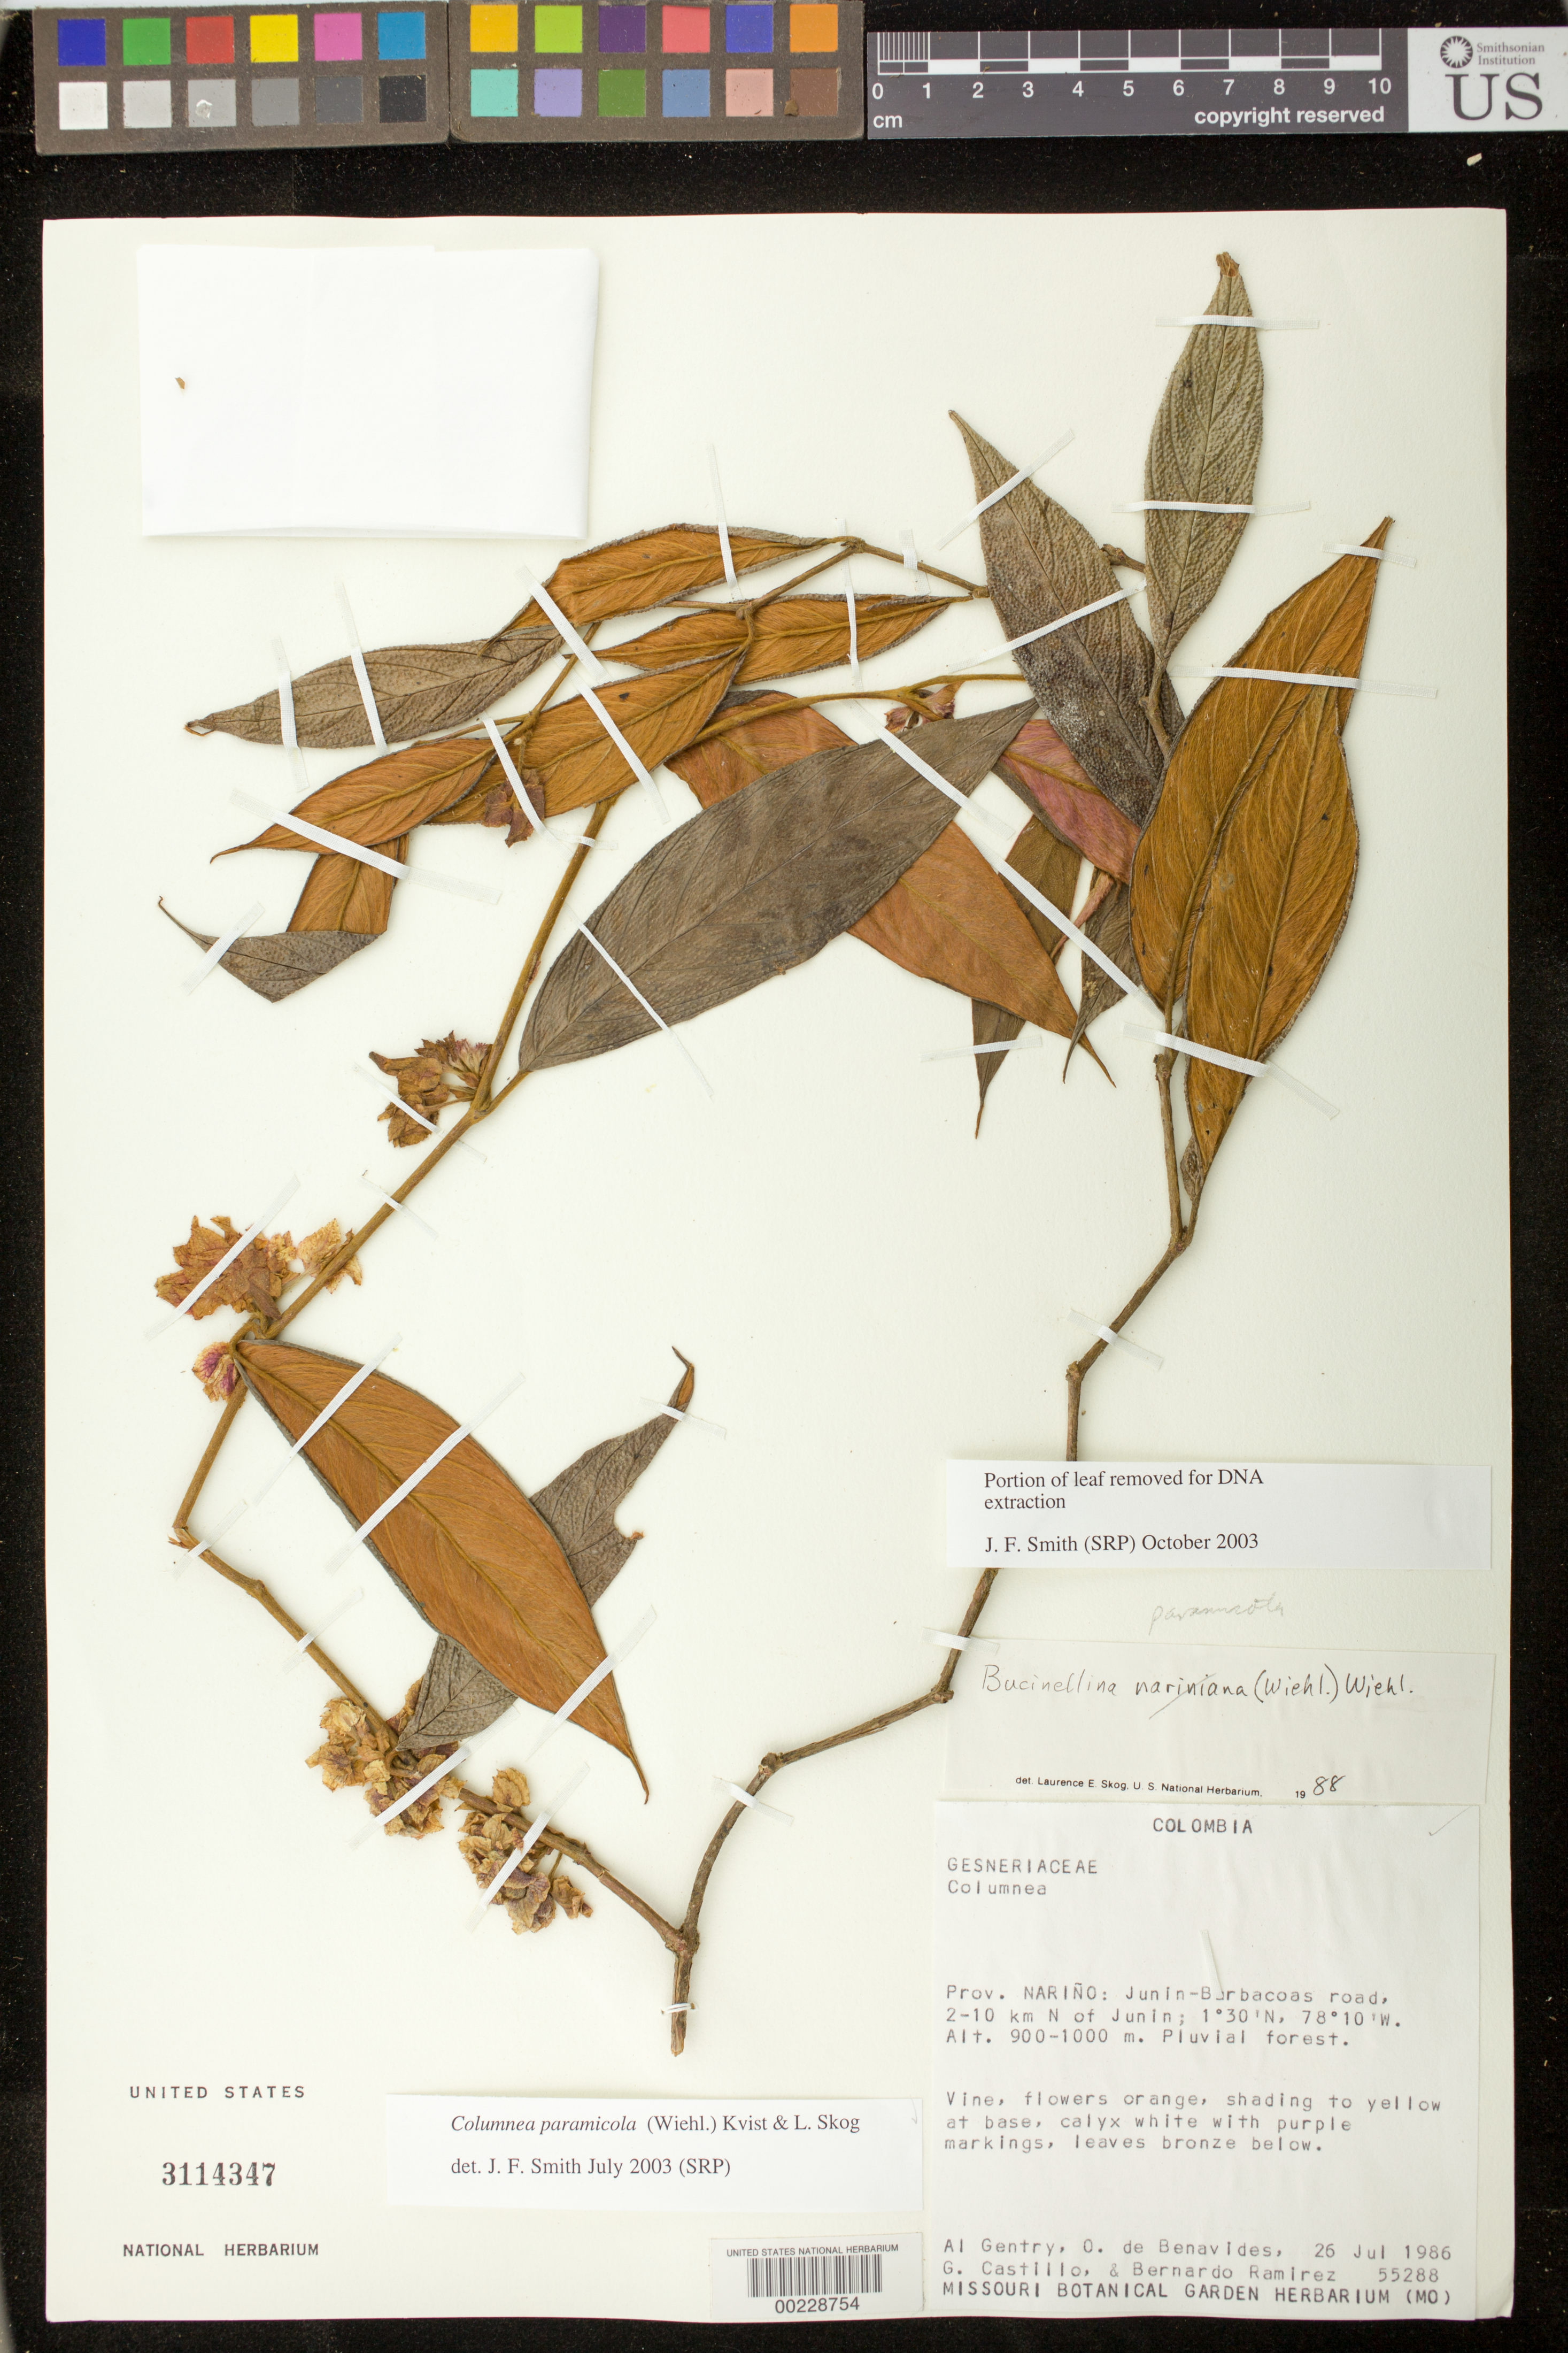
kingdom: Plantae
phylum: Tracheophyta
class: Magnoliopsida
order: Lamiales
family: Gesneriaceae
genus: Columnea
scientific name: Columnea paramicola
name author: (Wiehler) L.P. Kvist & L.E. Skog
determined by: Smith, J. F.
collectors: A. H. Gentry, Olga S. de Benavides, G. Castillo C. & B. Ramírez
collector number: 55288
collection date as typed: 26 Jul 1986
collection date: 1986-07-26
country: Colombia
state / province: Nariño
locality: Junin-Barbacoas road, 2-10 km N of Junin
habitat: Pluvial forest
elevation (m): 900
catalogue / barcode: US 3114347